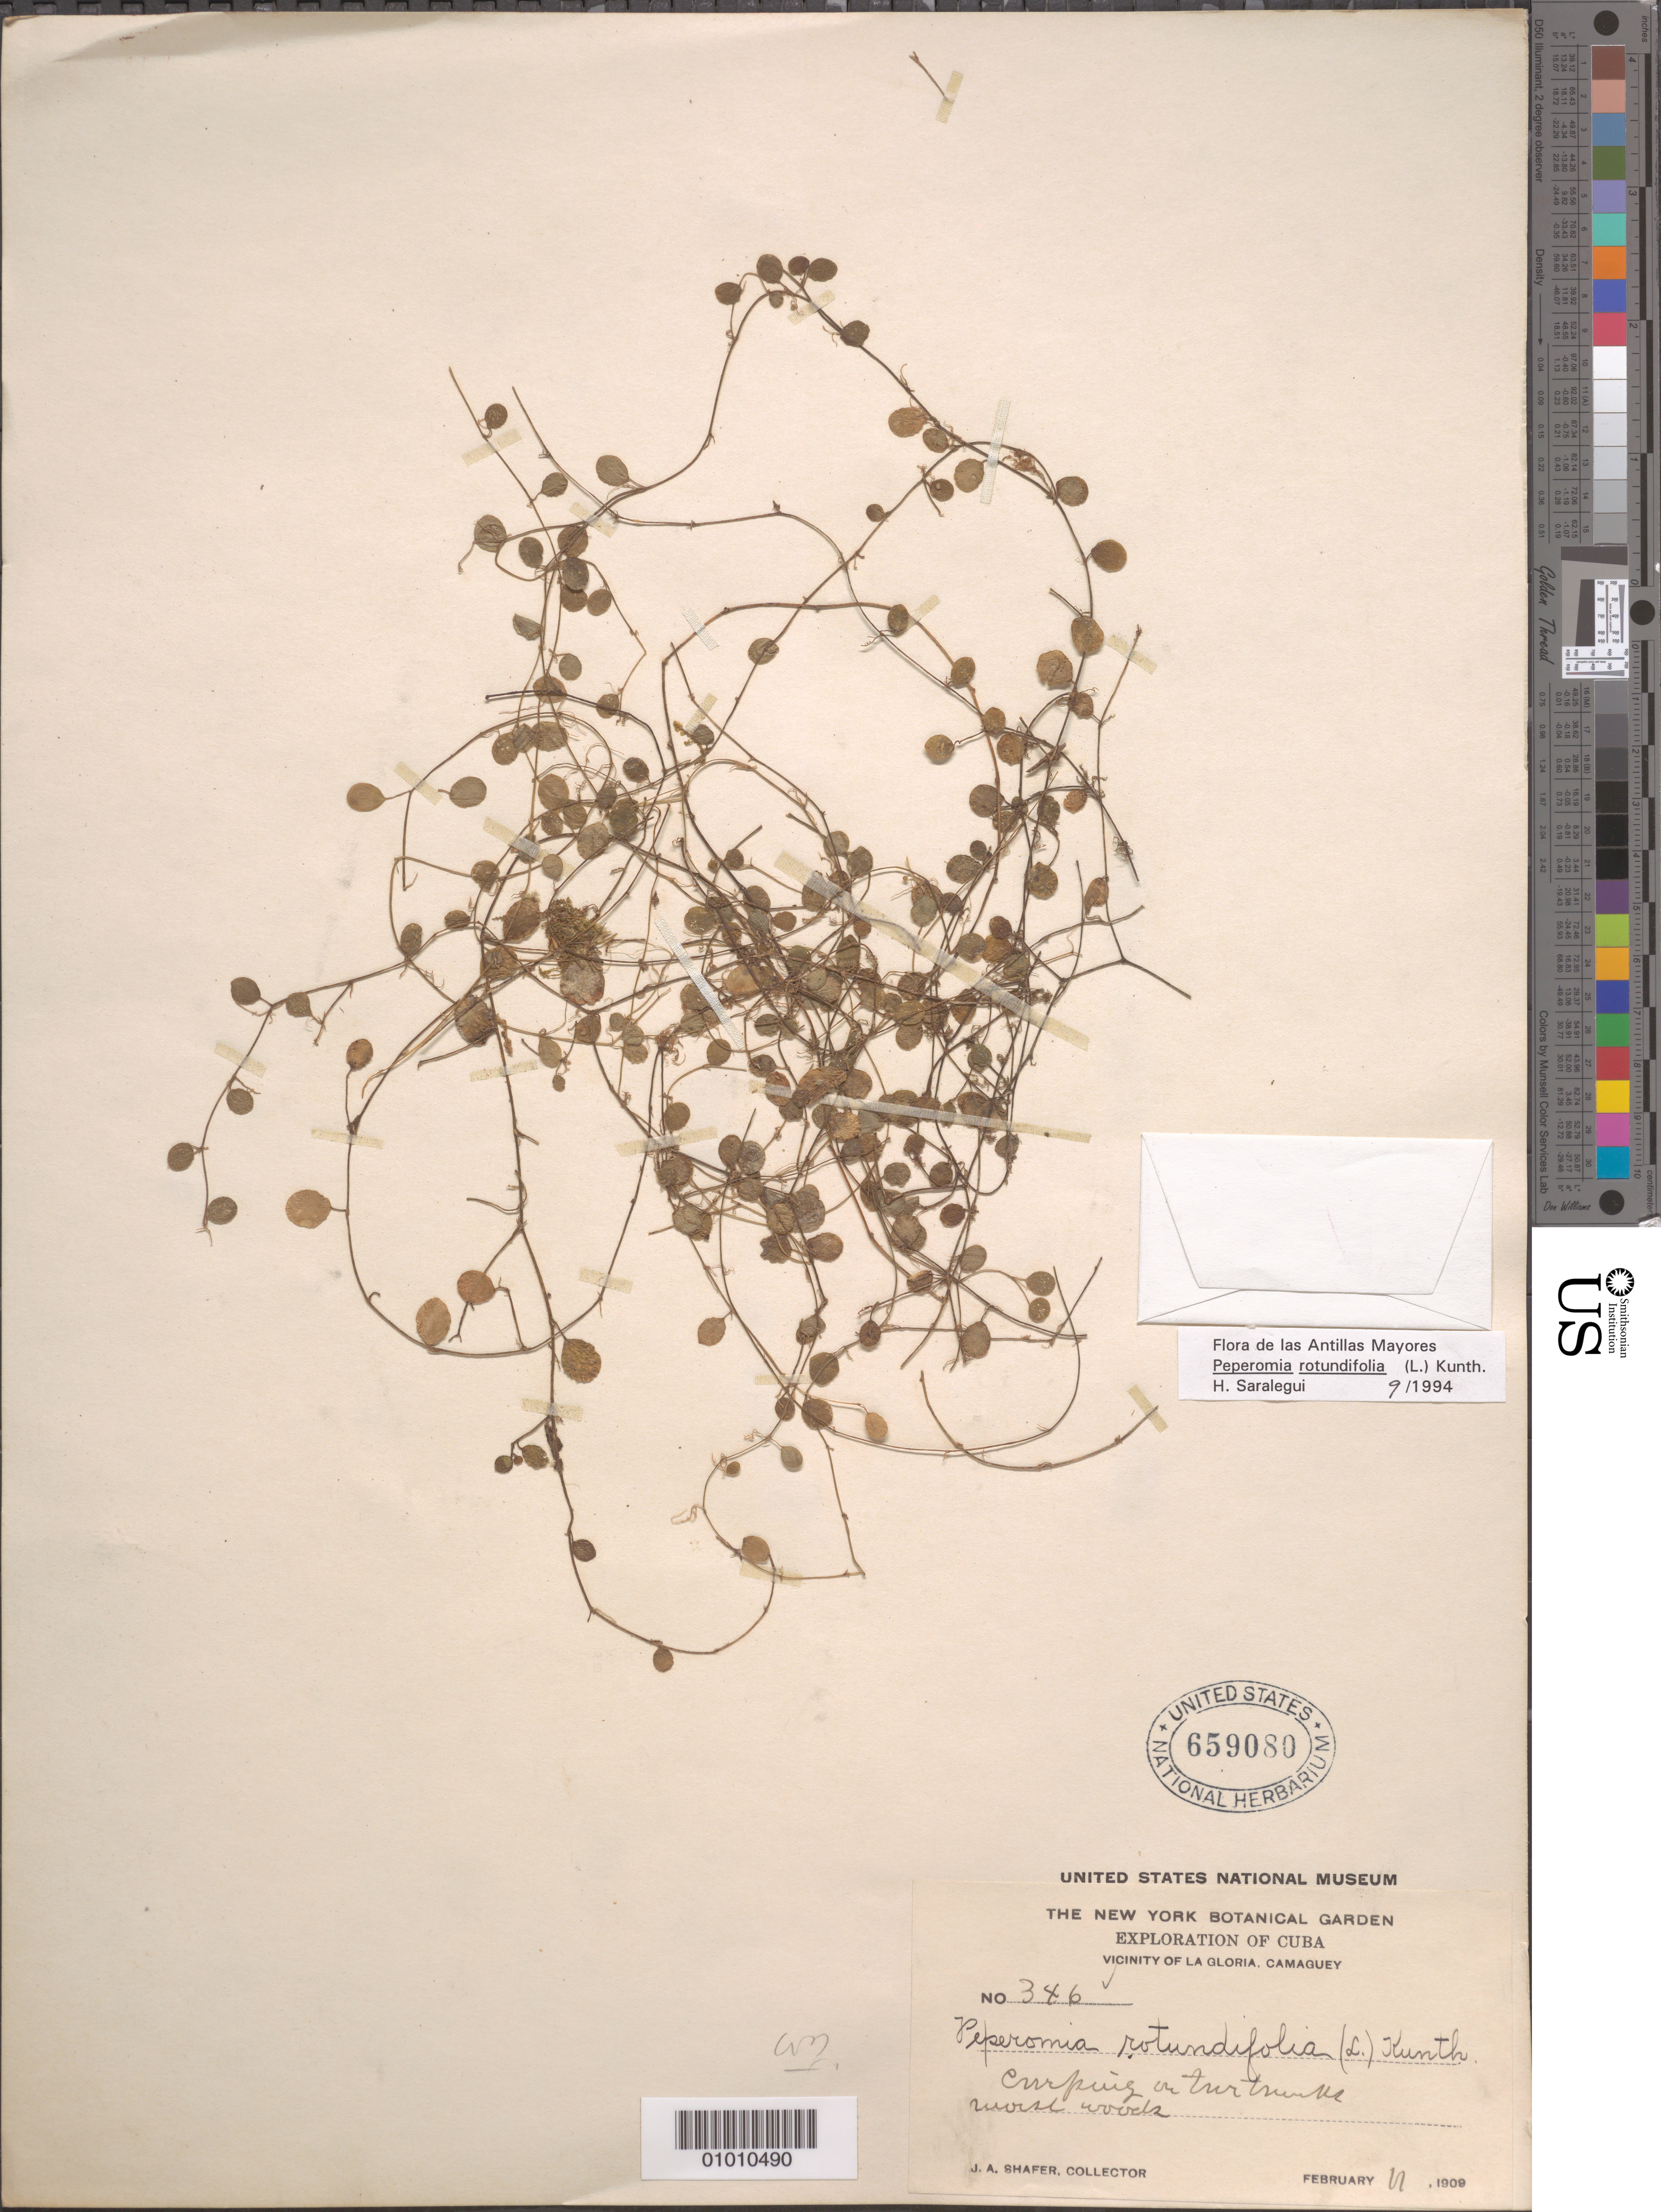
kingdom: Plantae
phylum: Tracheophyta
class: Magnoliopsida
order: Piperales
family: Piperaceae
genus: Peperomia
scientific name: Peperomia rotundifolia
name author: (L.) Kunth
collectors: J. A. Shafer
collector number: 346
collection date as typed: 11 Feb 1909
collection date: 1909-02-11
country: Cuba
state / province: Camagüey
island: Cuba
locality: on a tree trunk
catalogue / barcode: US 659080